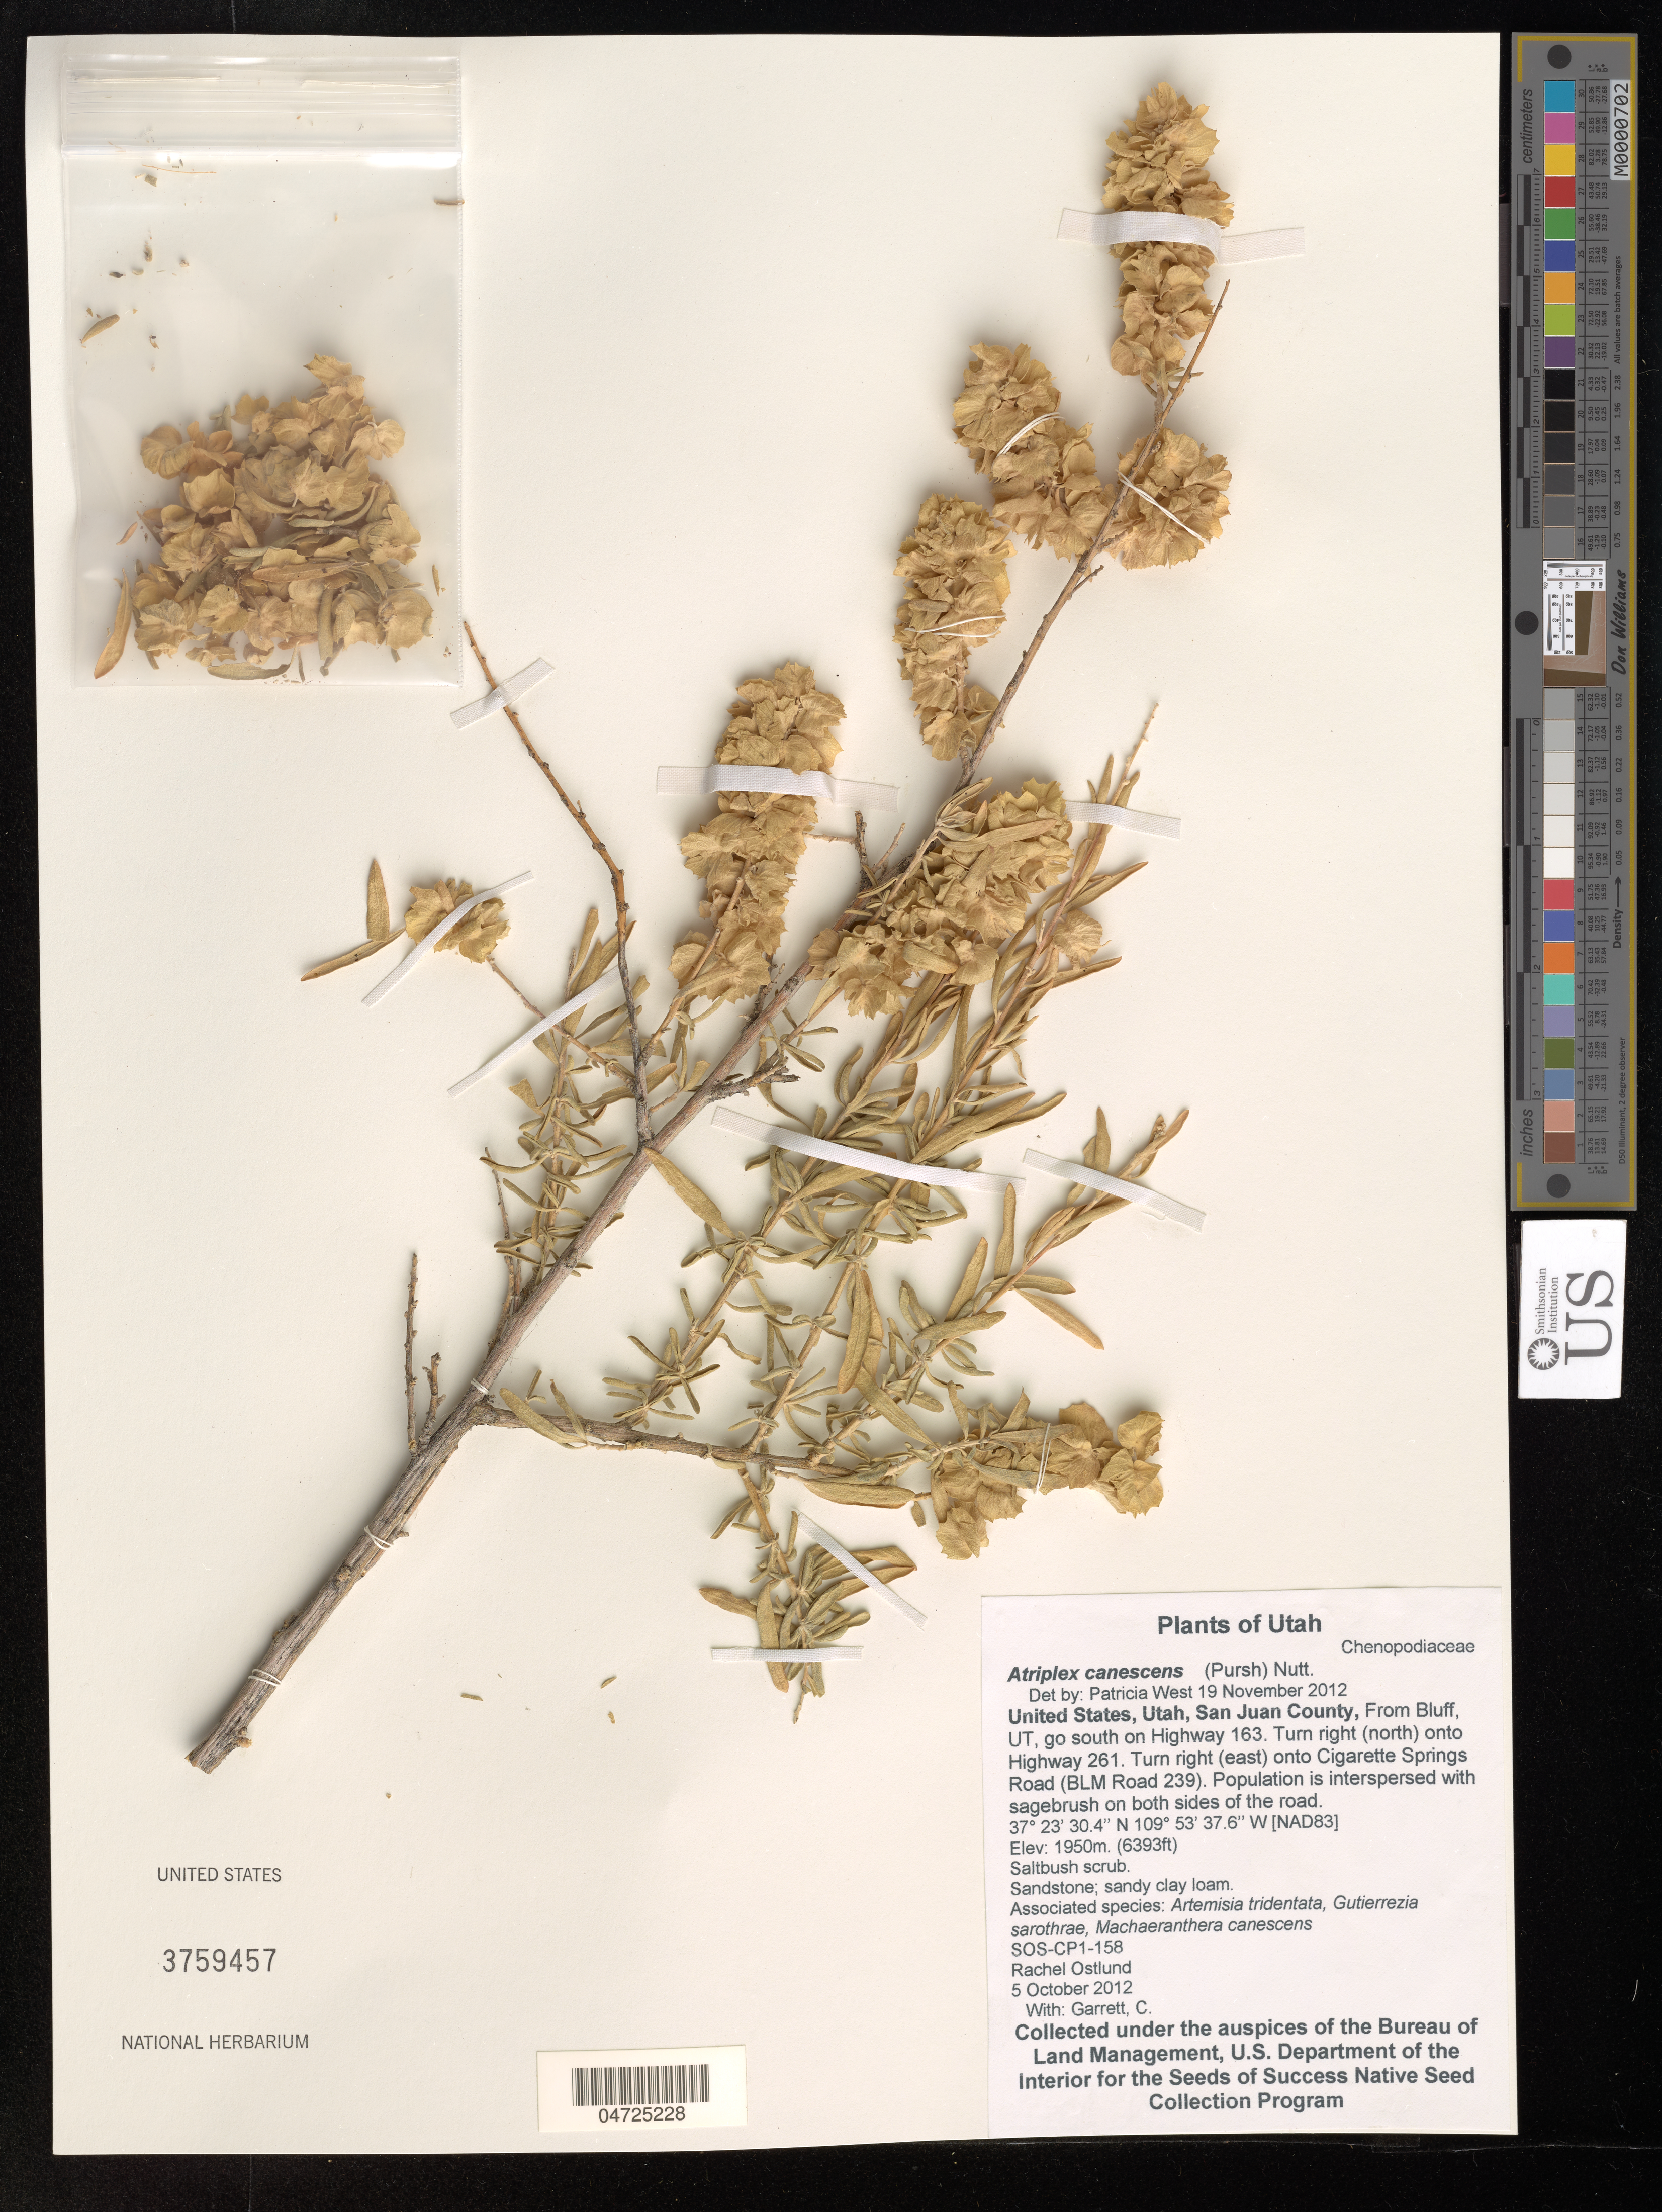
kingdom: Plantae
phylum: Tracheophyta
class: Magnoliopsida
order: Caryophyllales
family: Amaranthaceae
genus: Atriplex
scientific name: Atriplex canescens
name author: (Pursh) Nutt.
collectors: R. Ostlund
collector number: SOS-CP1-158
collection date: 2012-02-05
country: United States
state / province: Utah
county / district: San Juan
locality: San Juan County, From Bluff, UT, go south on Highway 163. Turn right (north) onto Highway 261. Turn right (east) onto Cigarette Springs Road (BLM Road 239). [NAD83].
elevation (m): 1950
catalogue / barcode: US 3759457